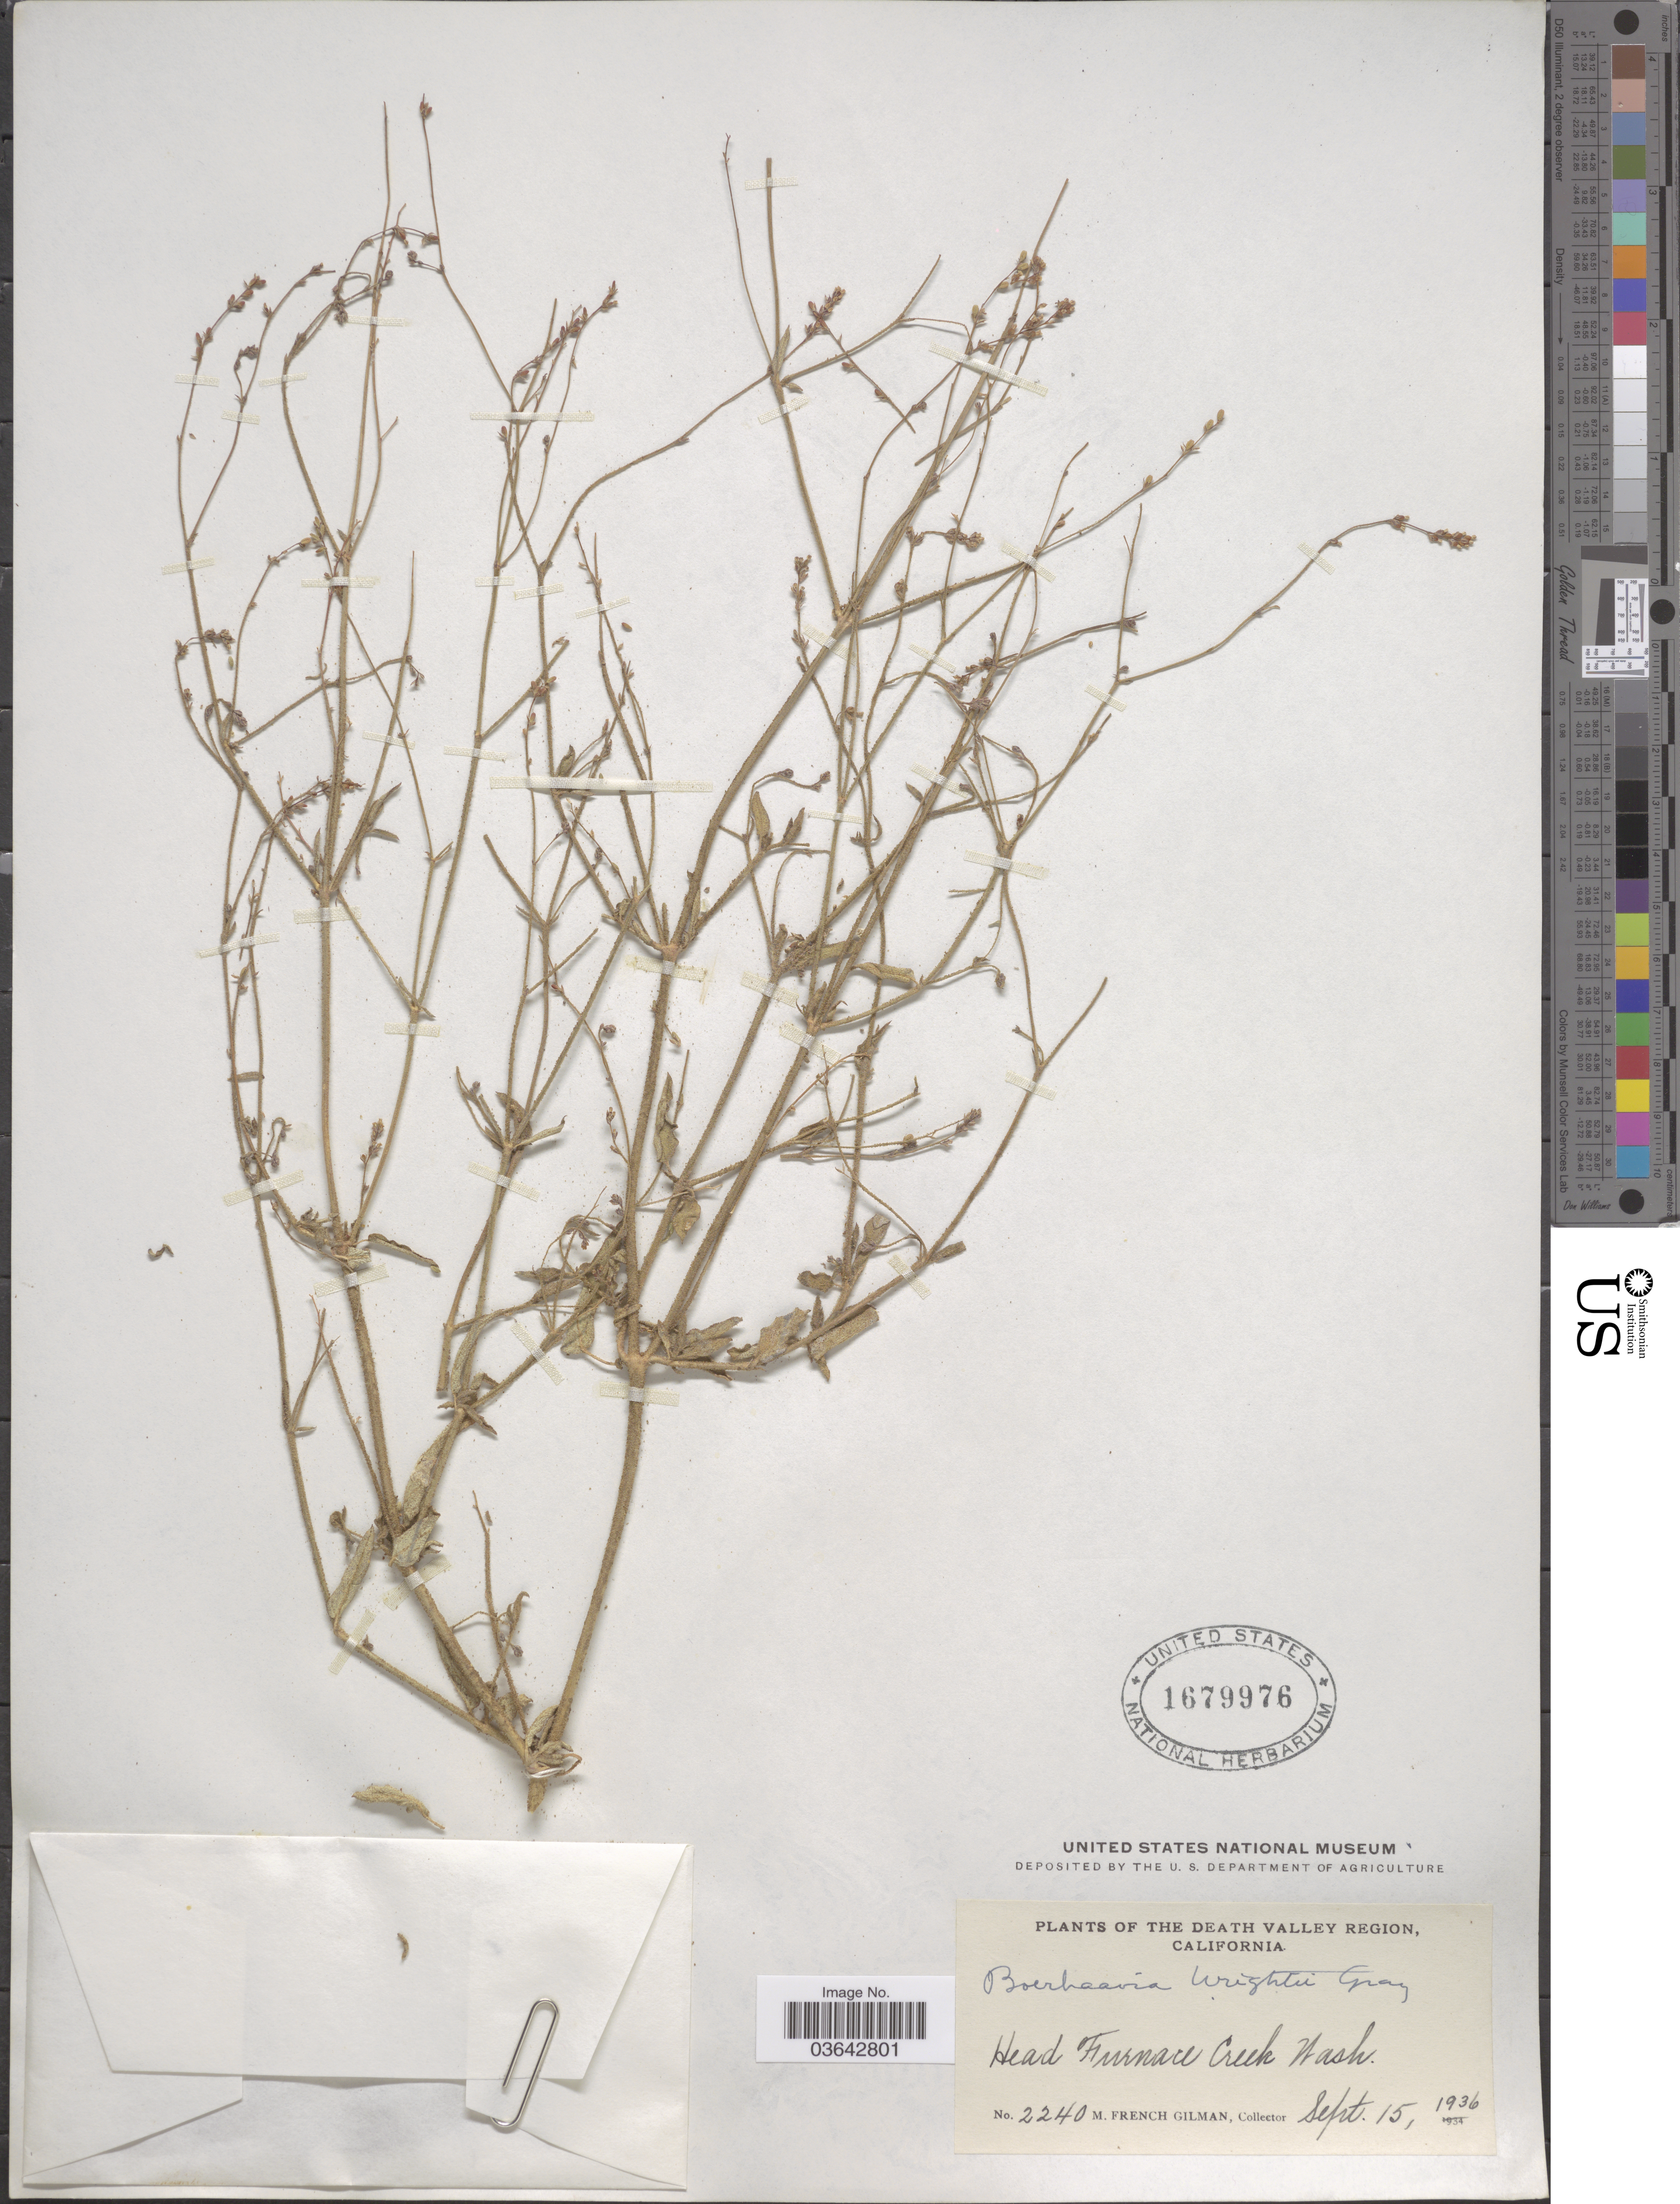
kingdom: Plantae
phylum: Tracheophyta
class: Magnoliopsida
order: Caryophyllales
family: Nyctaginaceae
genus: Boerhavia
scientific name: Boerhavia wrightii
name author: A. Gray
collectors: M. F. Gilman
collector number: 2240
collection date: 1936-09-15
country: United States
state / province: California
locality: The Death Valley Region. Head Furnace Creek Wash.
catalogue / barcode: US 1679976